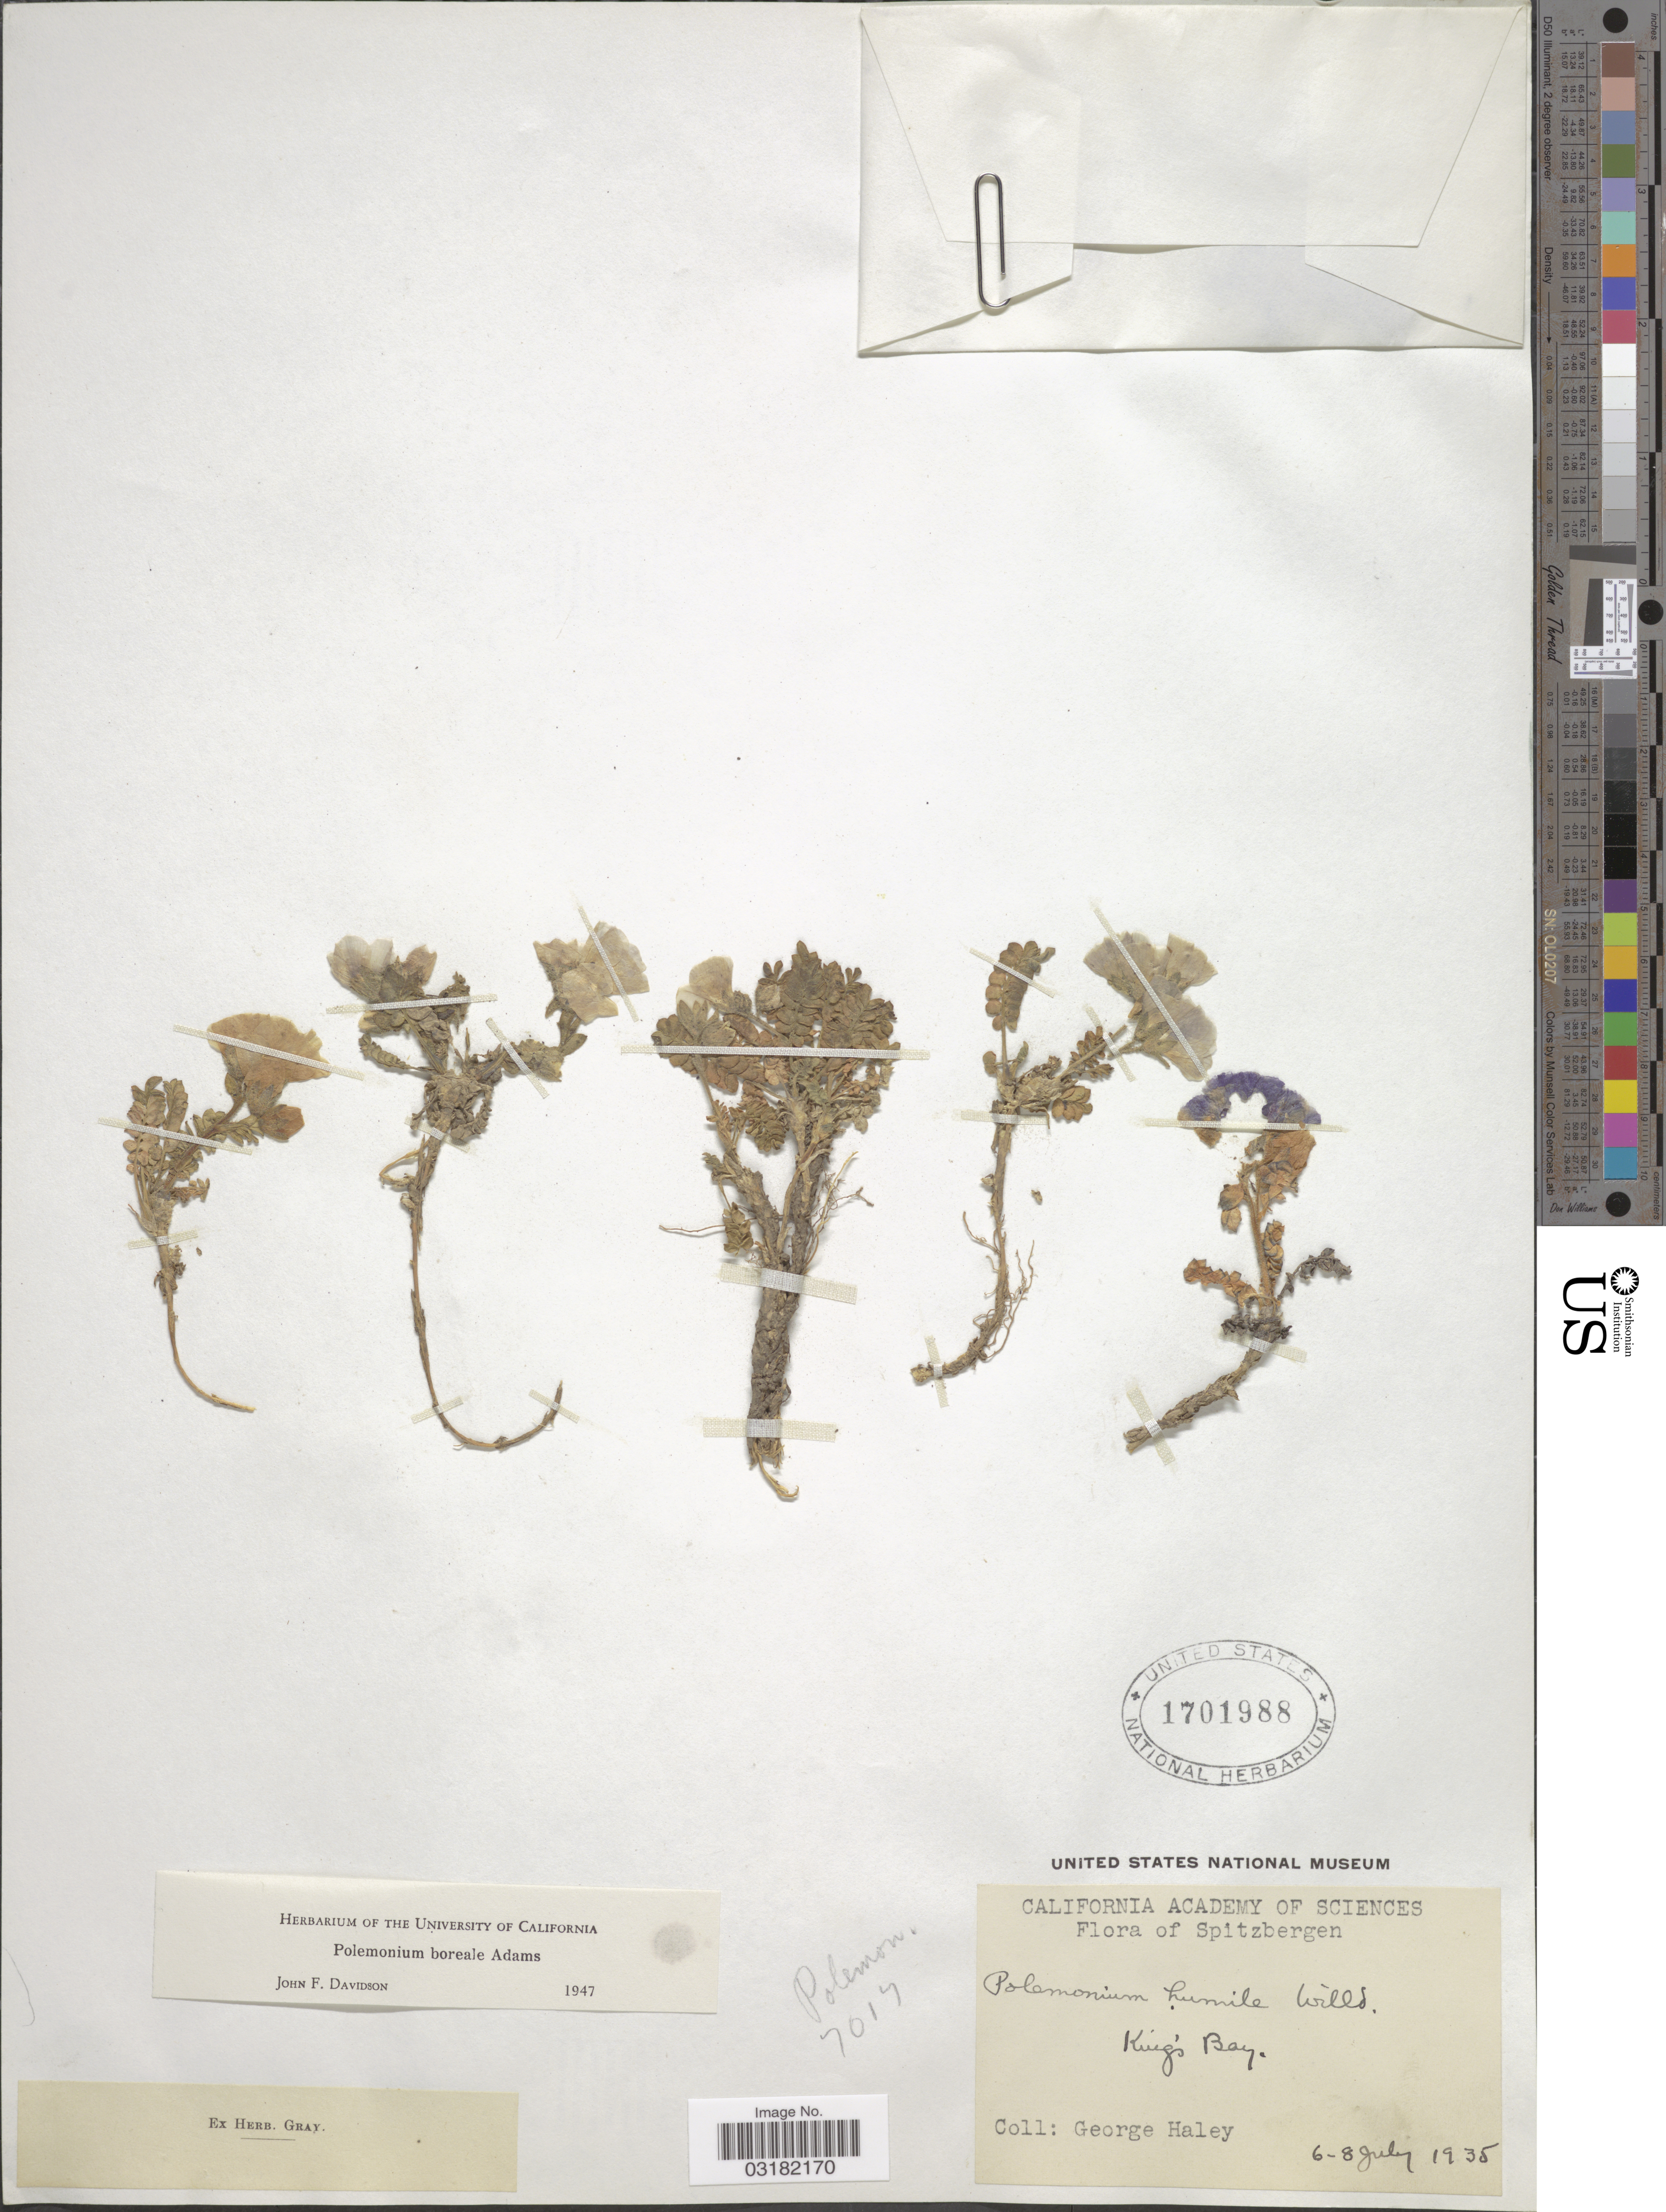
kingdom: Plantae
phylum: Tracheophyta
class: Magnoliopsida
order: Ericales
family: Polemoniaceae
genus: Polemonium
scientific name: Polemonium boreale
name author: Adams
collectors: G. Haley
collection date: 1935-07-06/1935-07-08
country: Norway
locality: Spitzbergen. King's Bay.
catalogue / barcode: US 1701988